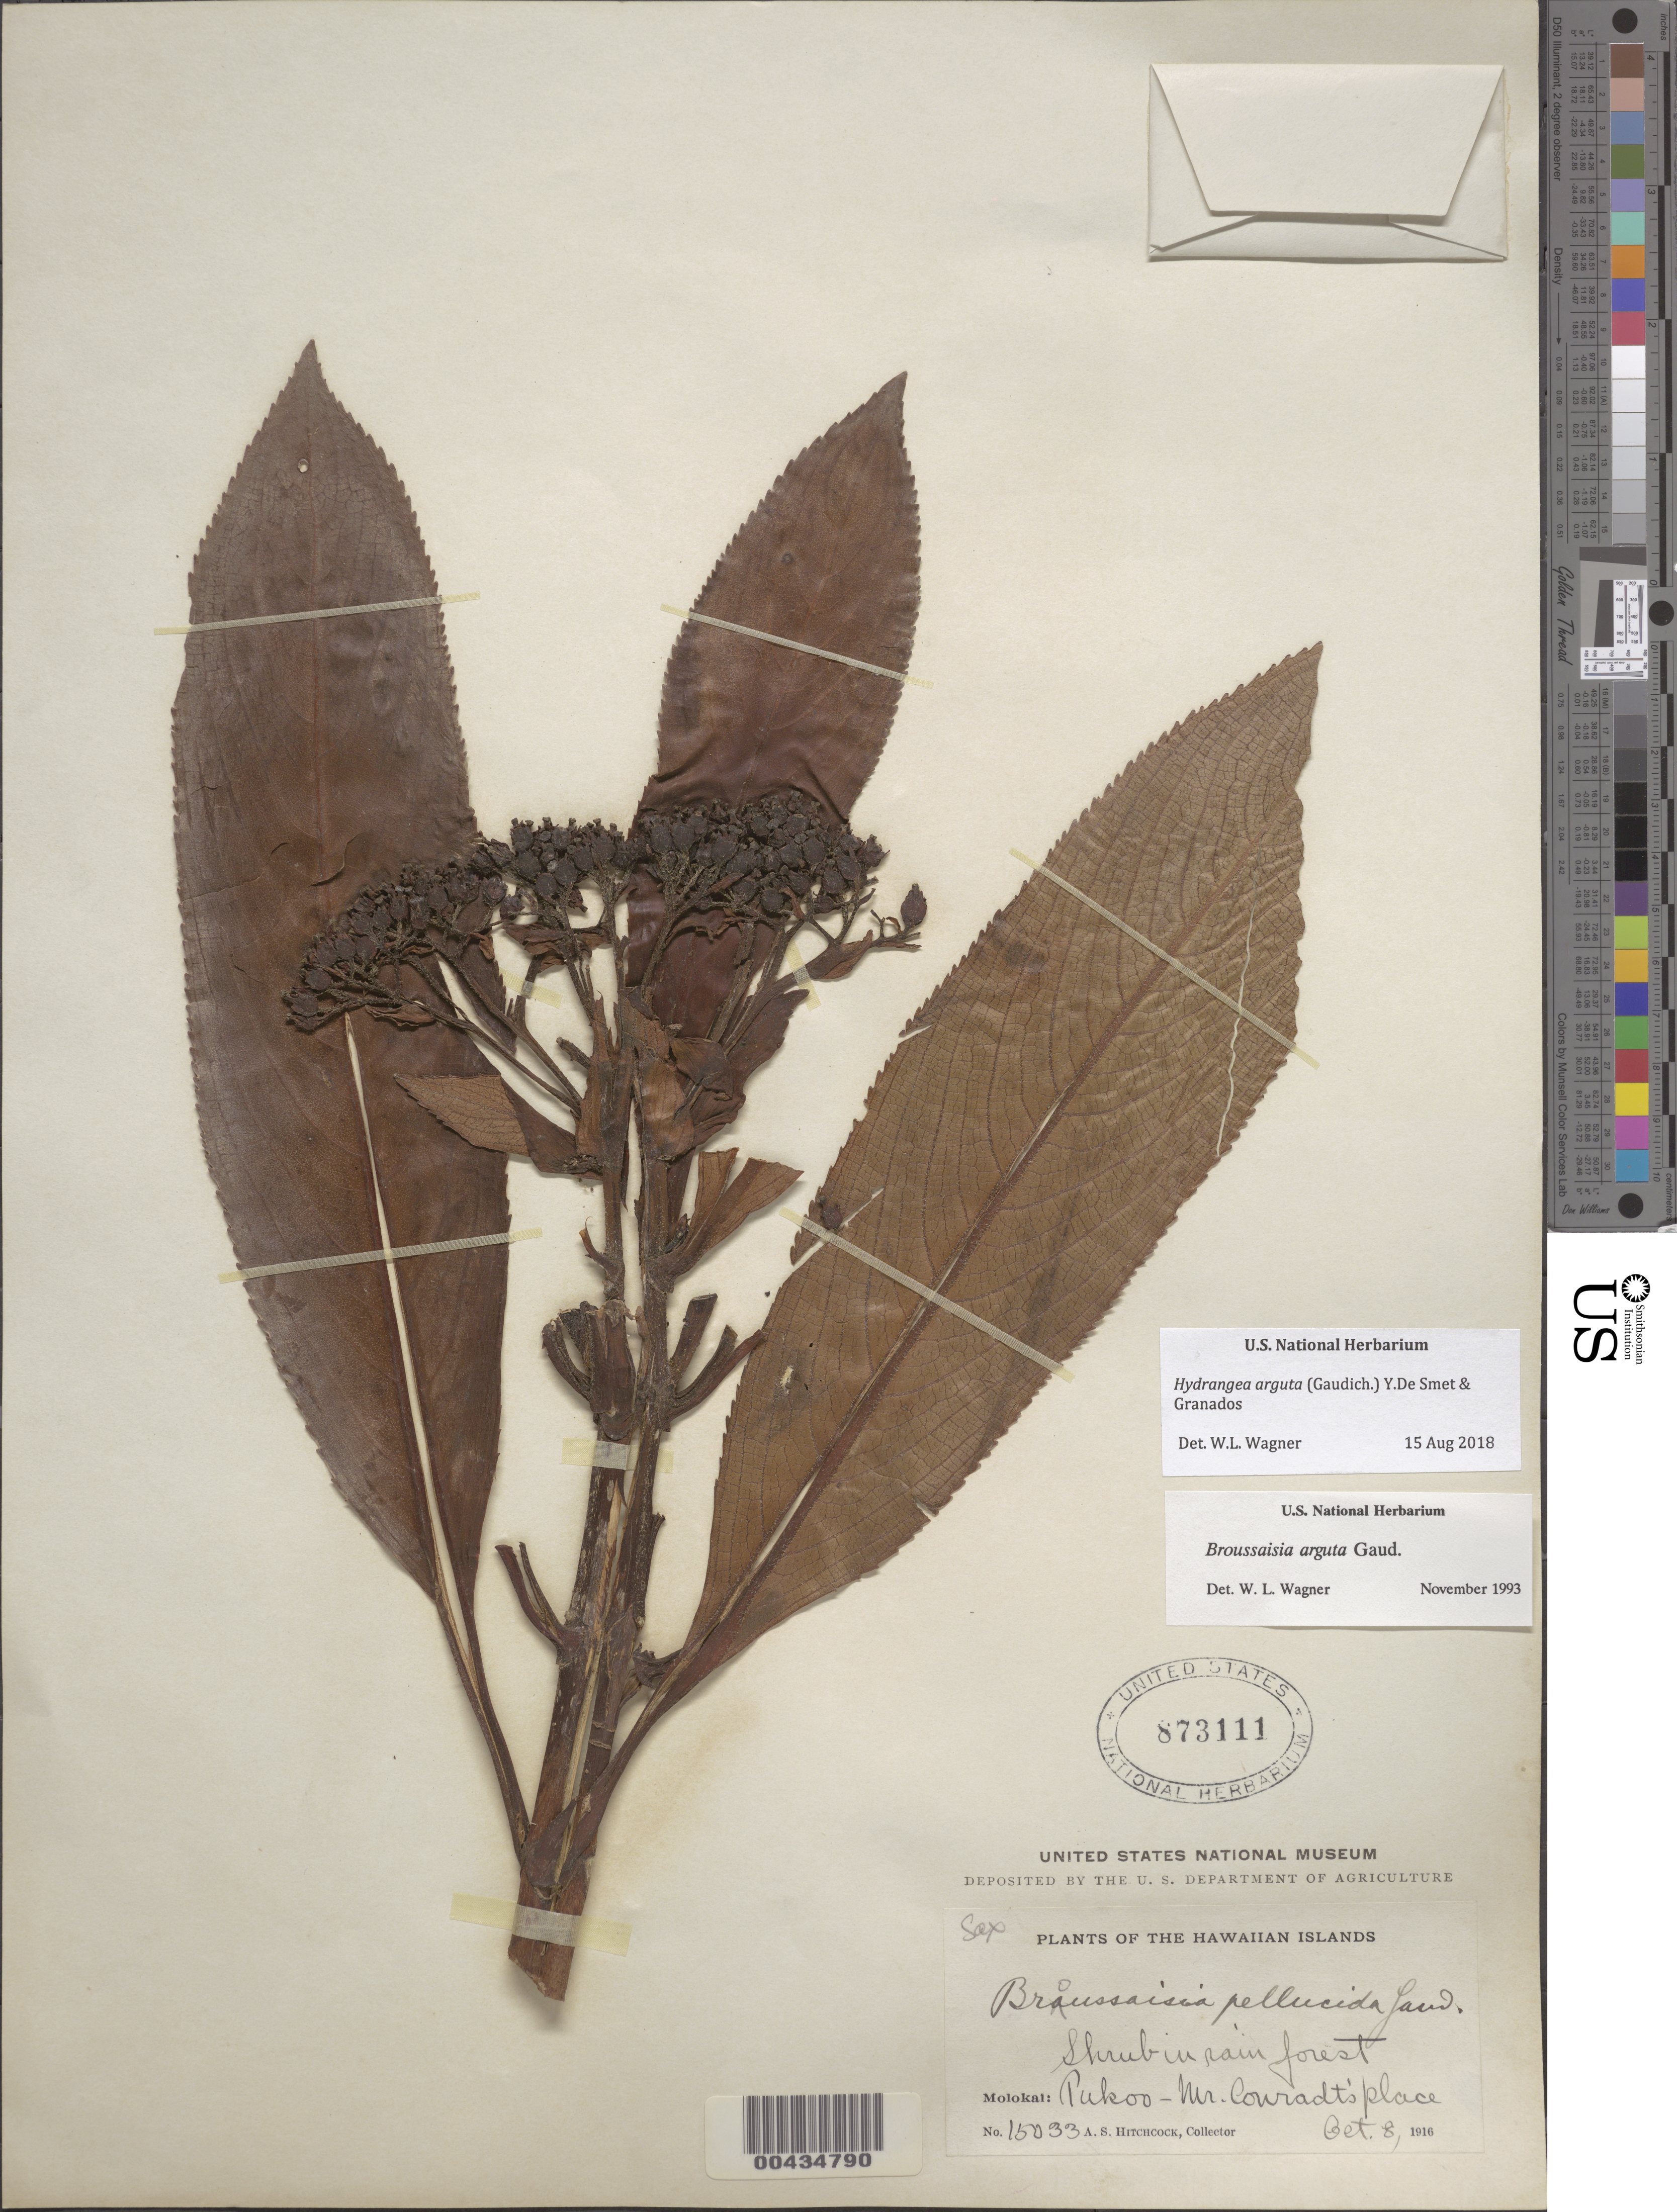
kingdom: Plantae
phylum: Tracheophyta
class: Magnoliopsida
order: Cornales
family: Hydrangeaceae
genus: Hydrangea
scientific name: Hydrangea arguta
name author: (Gaudich.) Y. De Smet & C. Granados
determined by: Wagner, W. L., (BOT), Smithsonian Institution - National Museum of Natural History (UNITED STATES)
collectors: A. S. Hitchcock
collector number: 15033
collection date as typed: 8 Oct 1916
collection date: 1916-10-08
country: United States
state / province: Hawaii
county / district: Maui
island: Moloka'i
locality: Pukoo, Mr. Couradt's Place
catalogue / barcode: US 873111